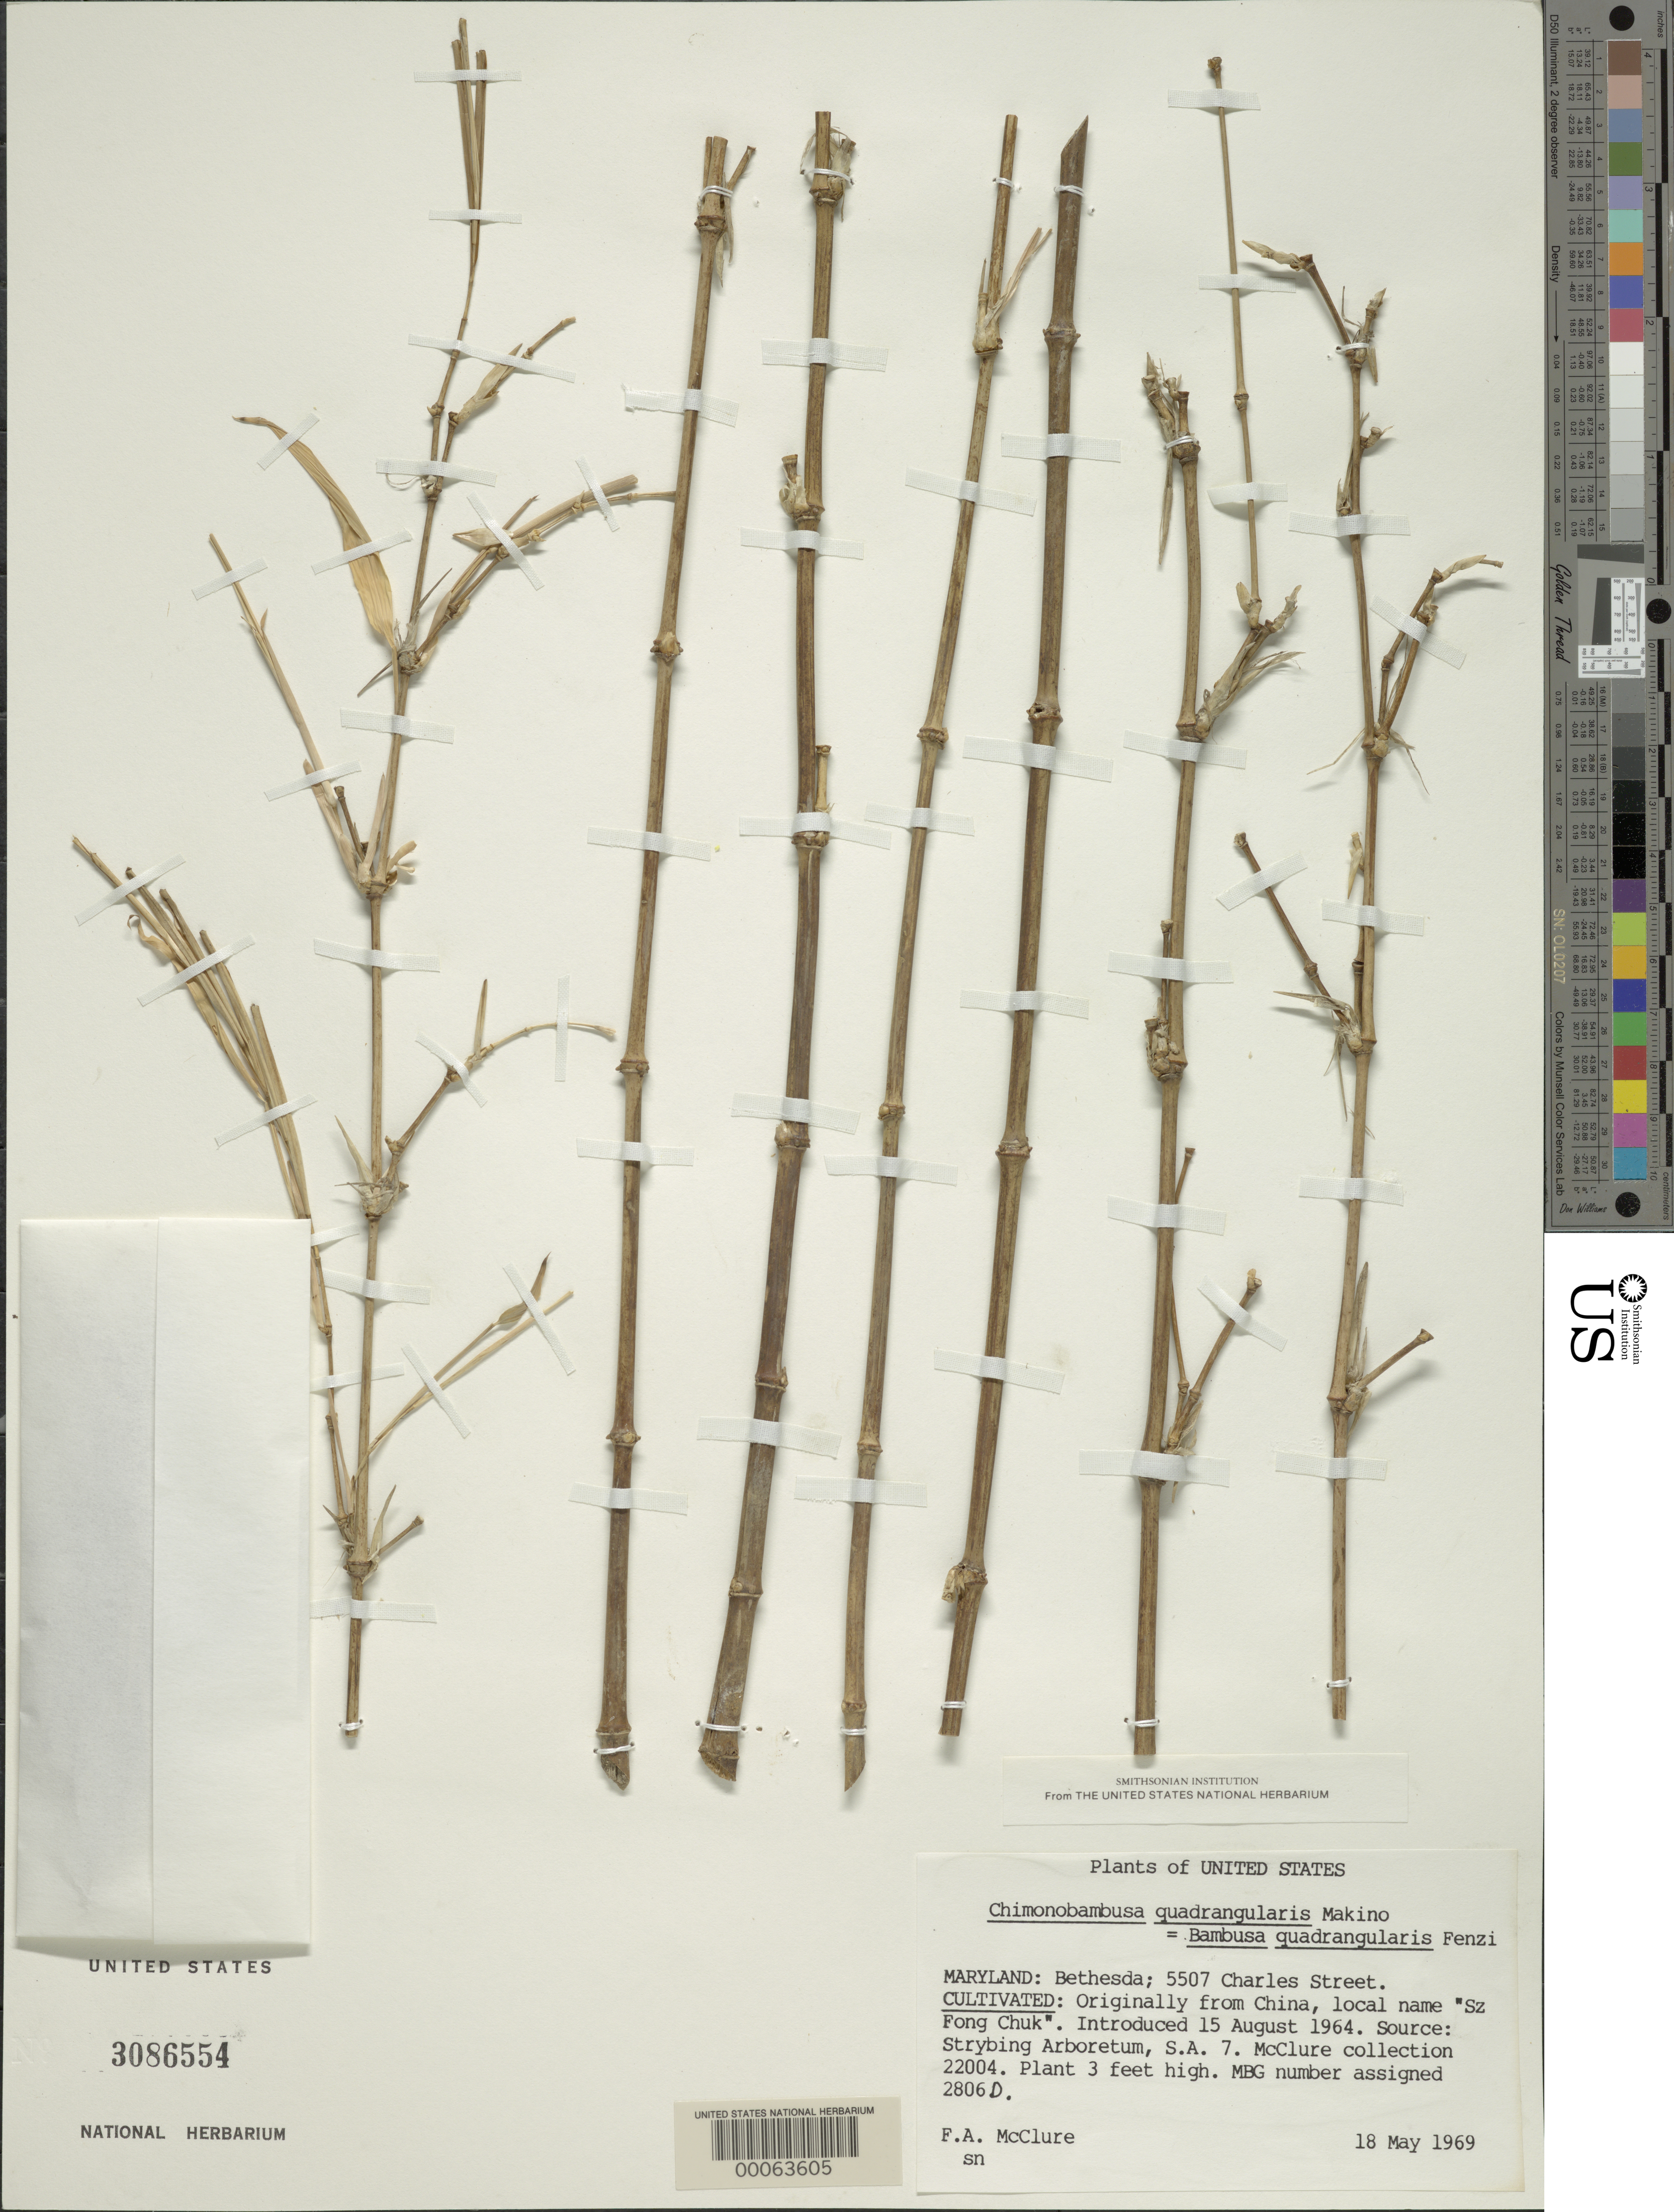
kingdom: Plantae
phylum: Tracheophyta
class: Liliopsida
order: Poales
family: Poaceae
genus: Chimonobambusa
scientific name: Chimonobambusa quadrangularis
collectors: F. A. McClure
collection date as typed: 18 May 1969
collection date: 1969-05-18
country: United States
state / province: Maryland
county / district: Montgomery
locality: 5507 Charles Street, Bethesda (McClure's garden)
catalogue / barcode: US 3086554